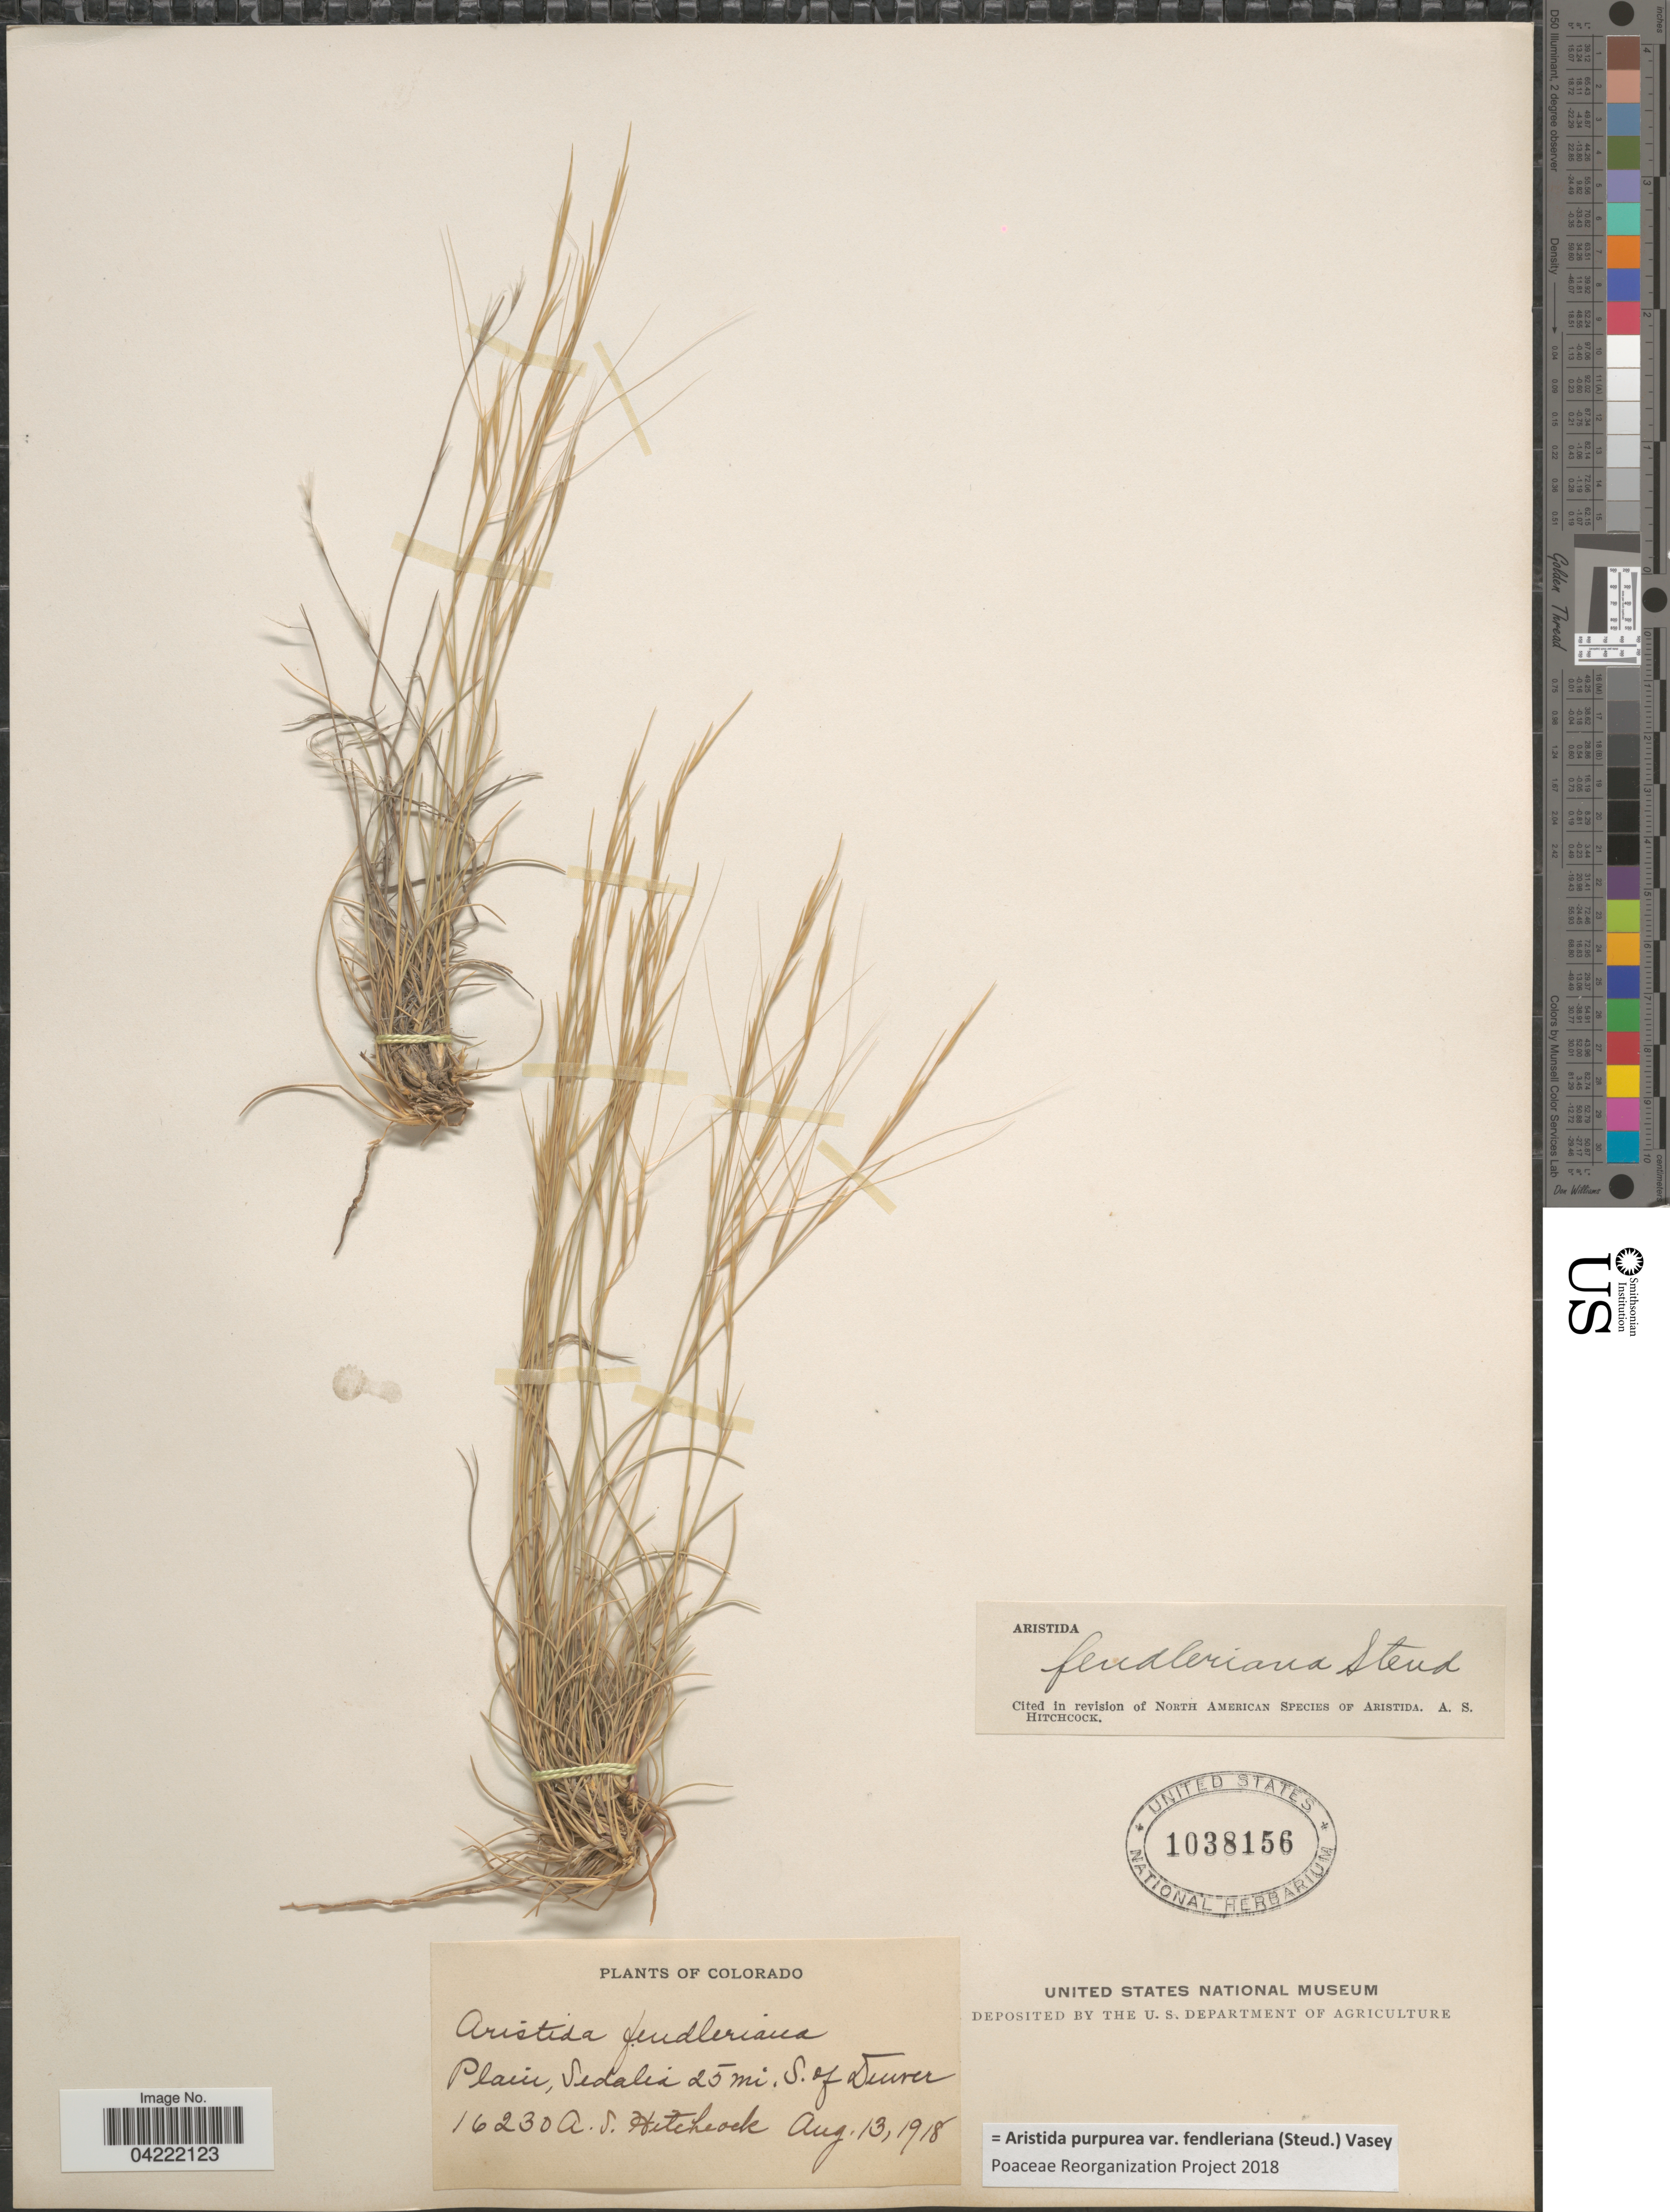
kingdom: Plantae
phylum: Tracheophyta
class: Liliopsida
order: Poales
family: Poaceae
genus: Aristida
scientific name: Aristida purpurea var. fendleriana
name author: (Steud.) Vasey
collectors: A. S. Hitchcock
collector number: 16230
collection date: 1918-08-13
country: United States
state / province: Colorado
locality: Plain, Sedalia 25 mi. S. of Denver.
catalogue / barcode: US 1038156